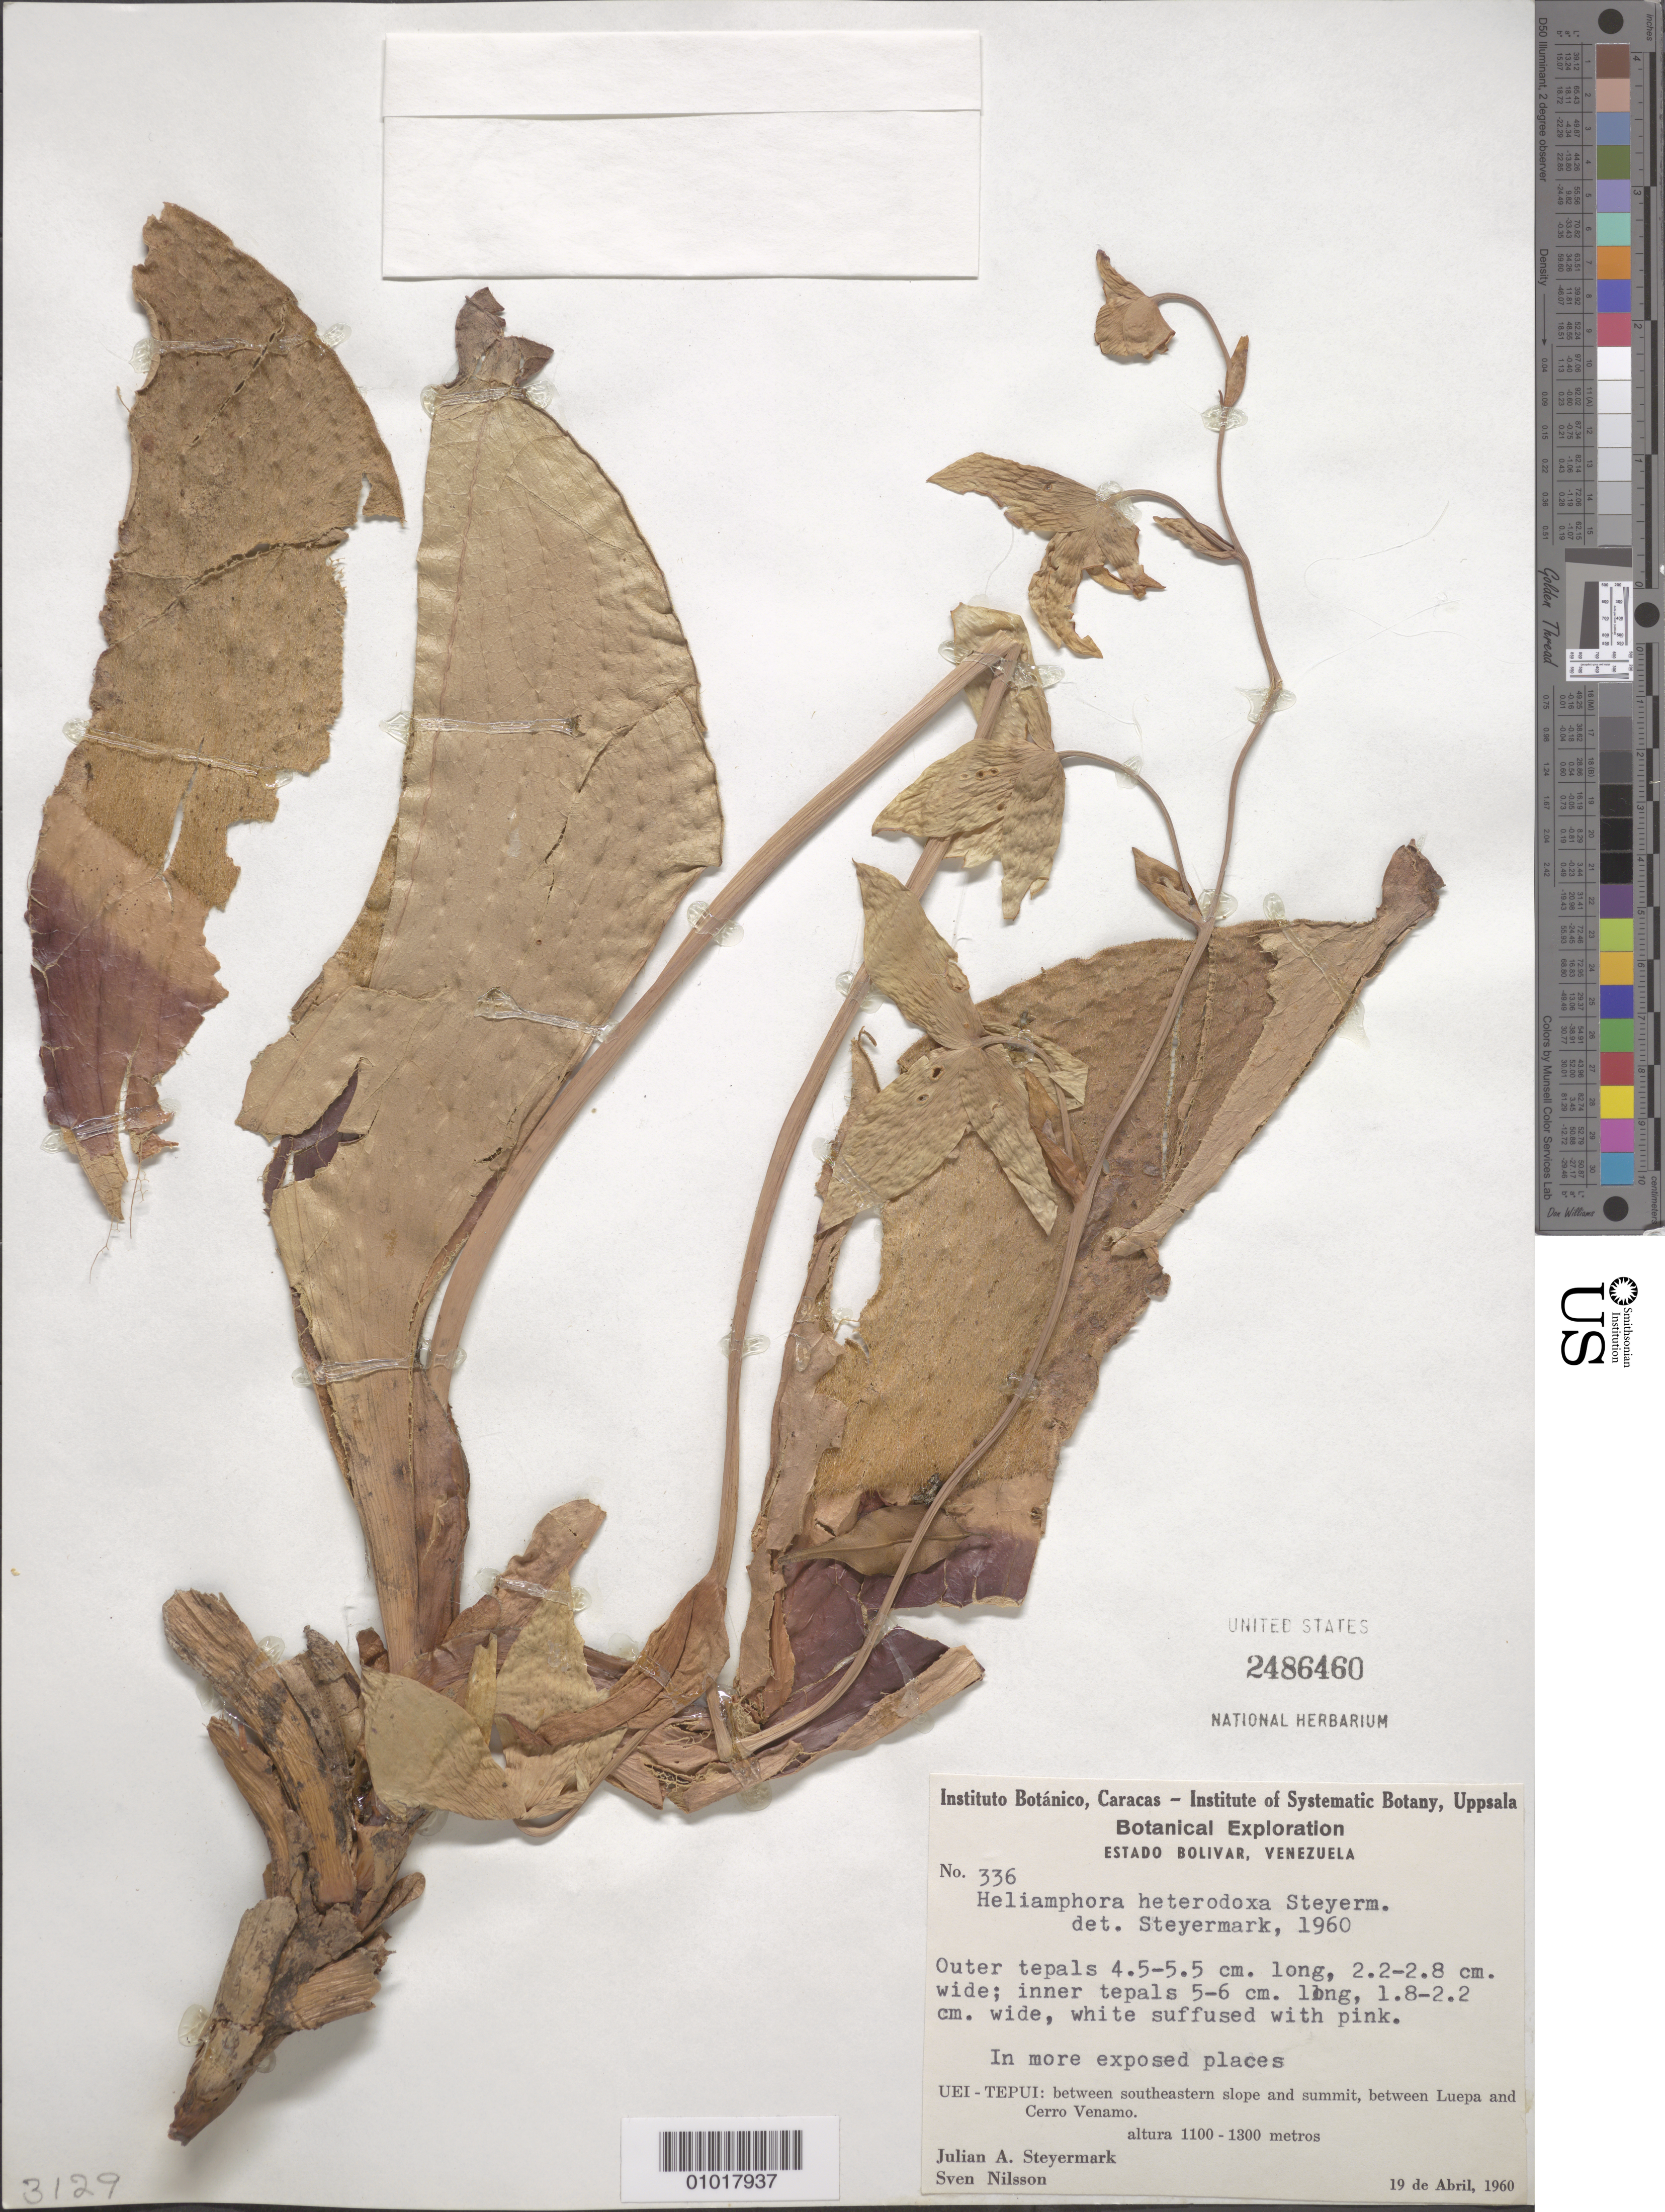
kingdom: Plantae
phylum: Tracheophyta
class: Magnoliopsida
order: Ericales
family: Sarraceniaceae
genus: Heliamphora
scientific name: Heliamphora heterodoxa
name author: Steyerm.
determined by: Steyermark, Julian A., (VEN)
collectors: J. Steyermark & S. Nilsson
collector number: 336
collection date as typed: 19-Apr-60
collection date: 1960-04-19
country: Venezuela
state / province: Bolívar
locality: UEI-TEPUI: between slope and summit, between Luepa and Carro Venamo.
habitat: In more exposed places.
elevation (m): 1100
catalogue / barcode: US 2486460